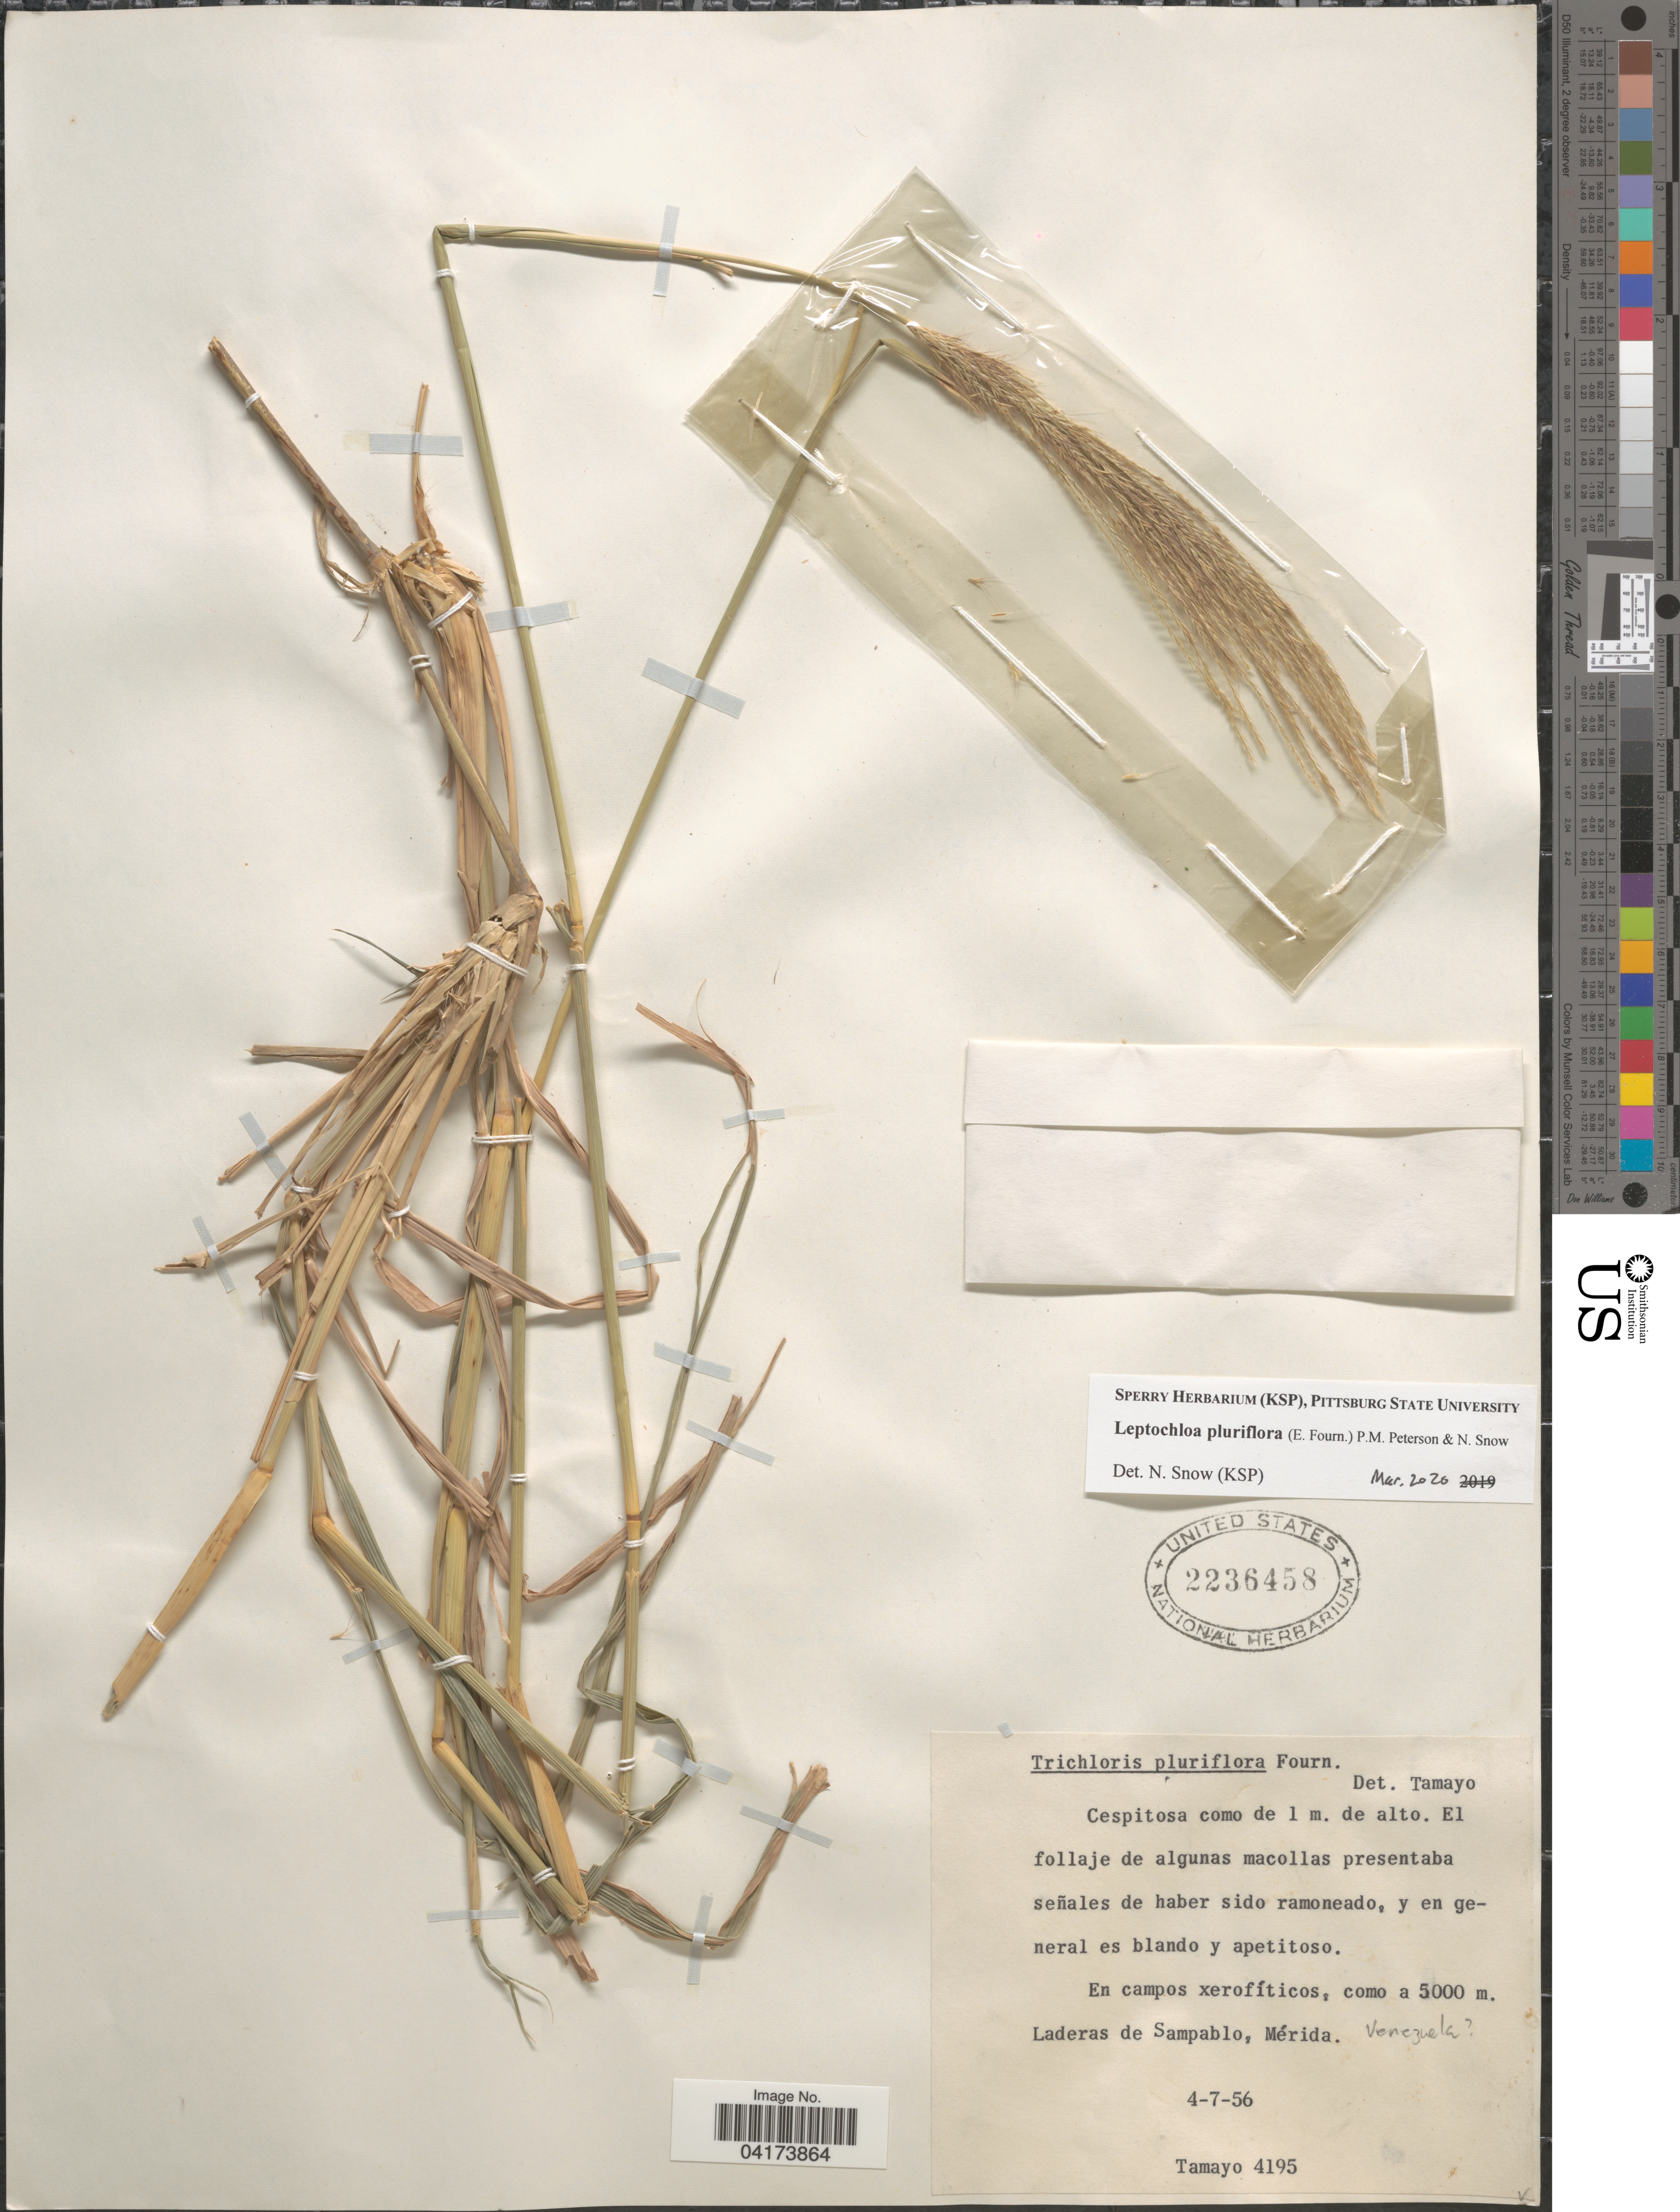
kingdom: Plantae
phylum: Tracheophyta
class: Liliopsida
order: Poales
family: Poaceae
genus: Leptochloa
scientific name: Leptochloa pluriflora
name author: (E. Fourn.) P.M. Peterson & N. Snow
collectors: -. Tamayo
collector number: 4195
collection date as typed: Transcribed d/m/y: 4/7/56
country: Venezuela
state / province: Merida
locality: Laderas de Sampablo.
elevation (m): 5000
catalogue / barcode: US 2236458